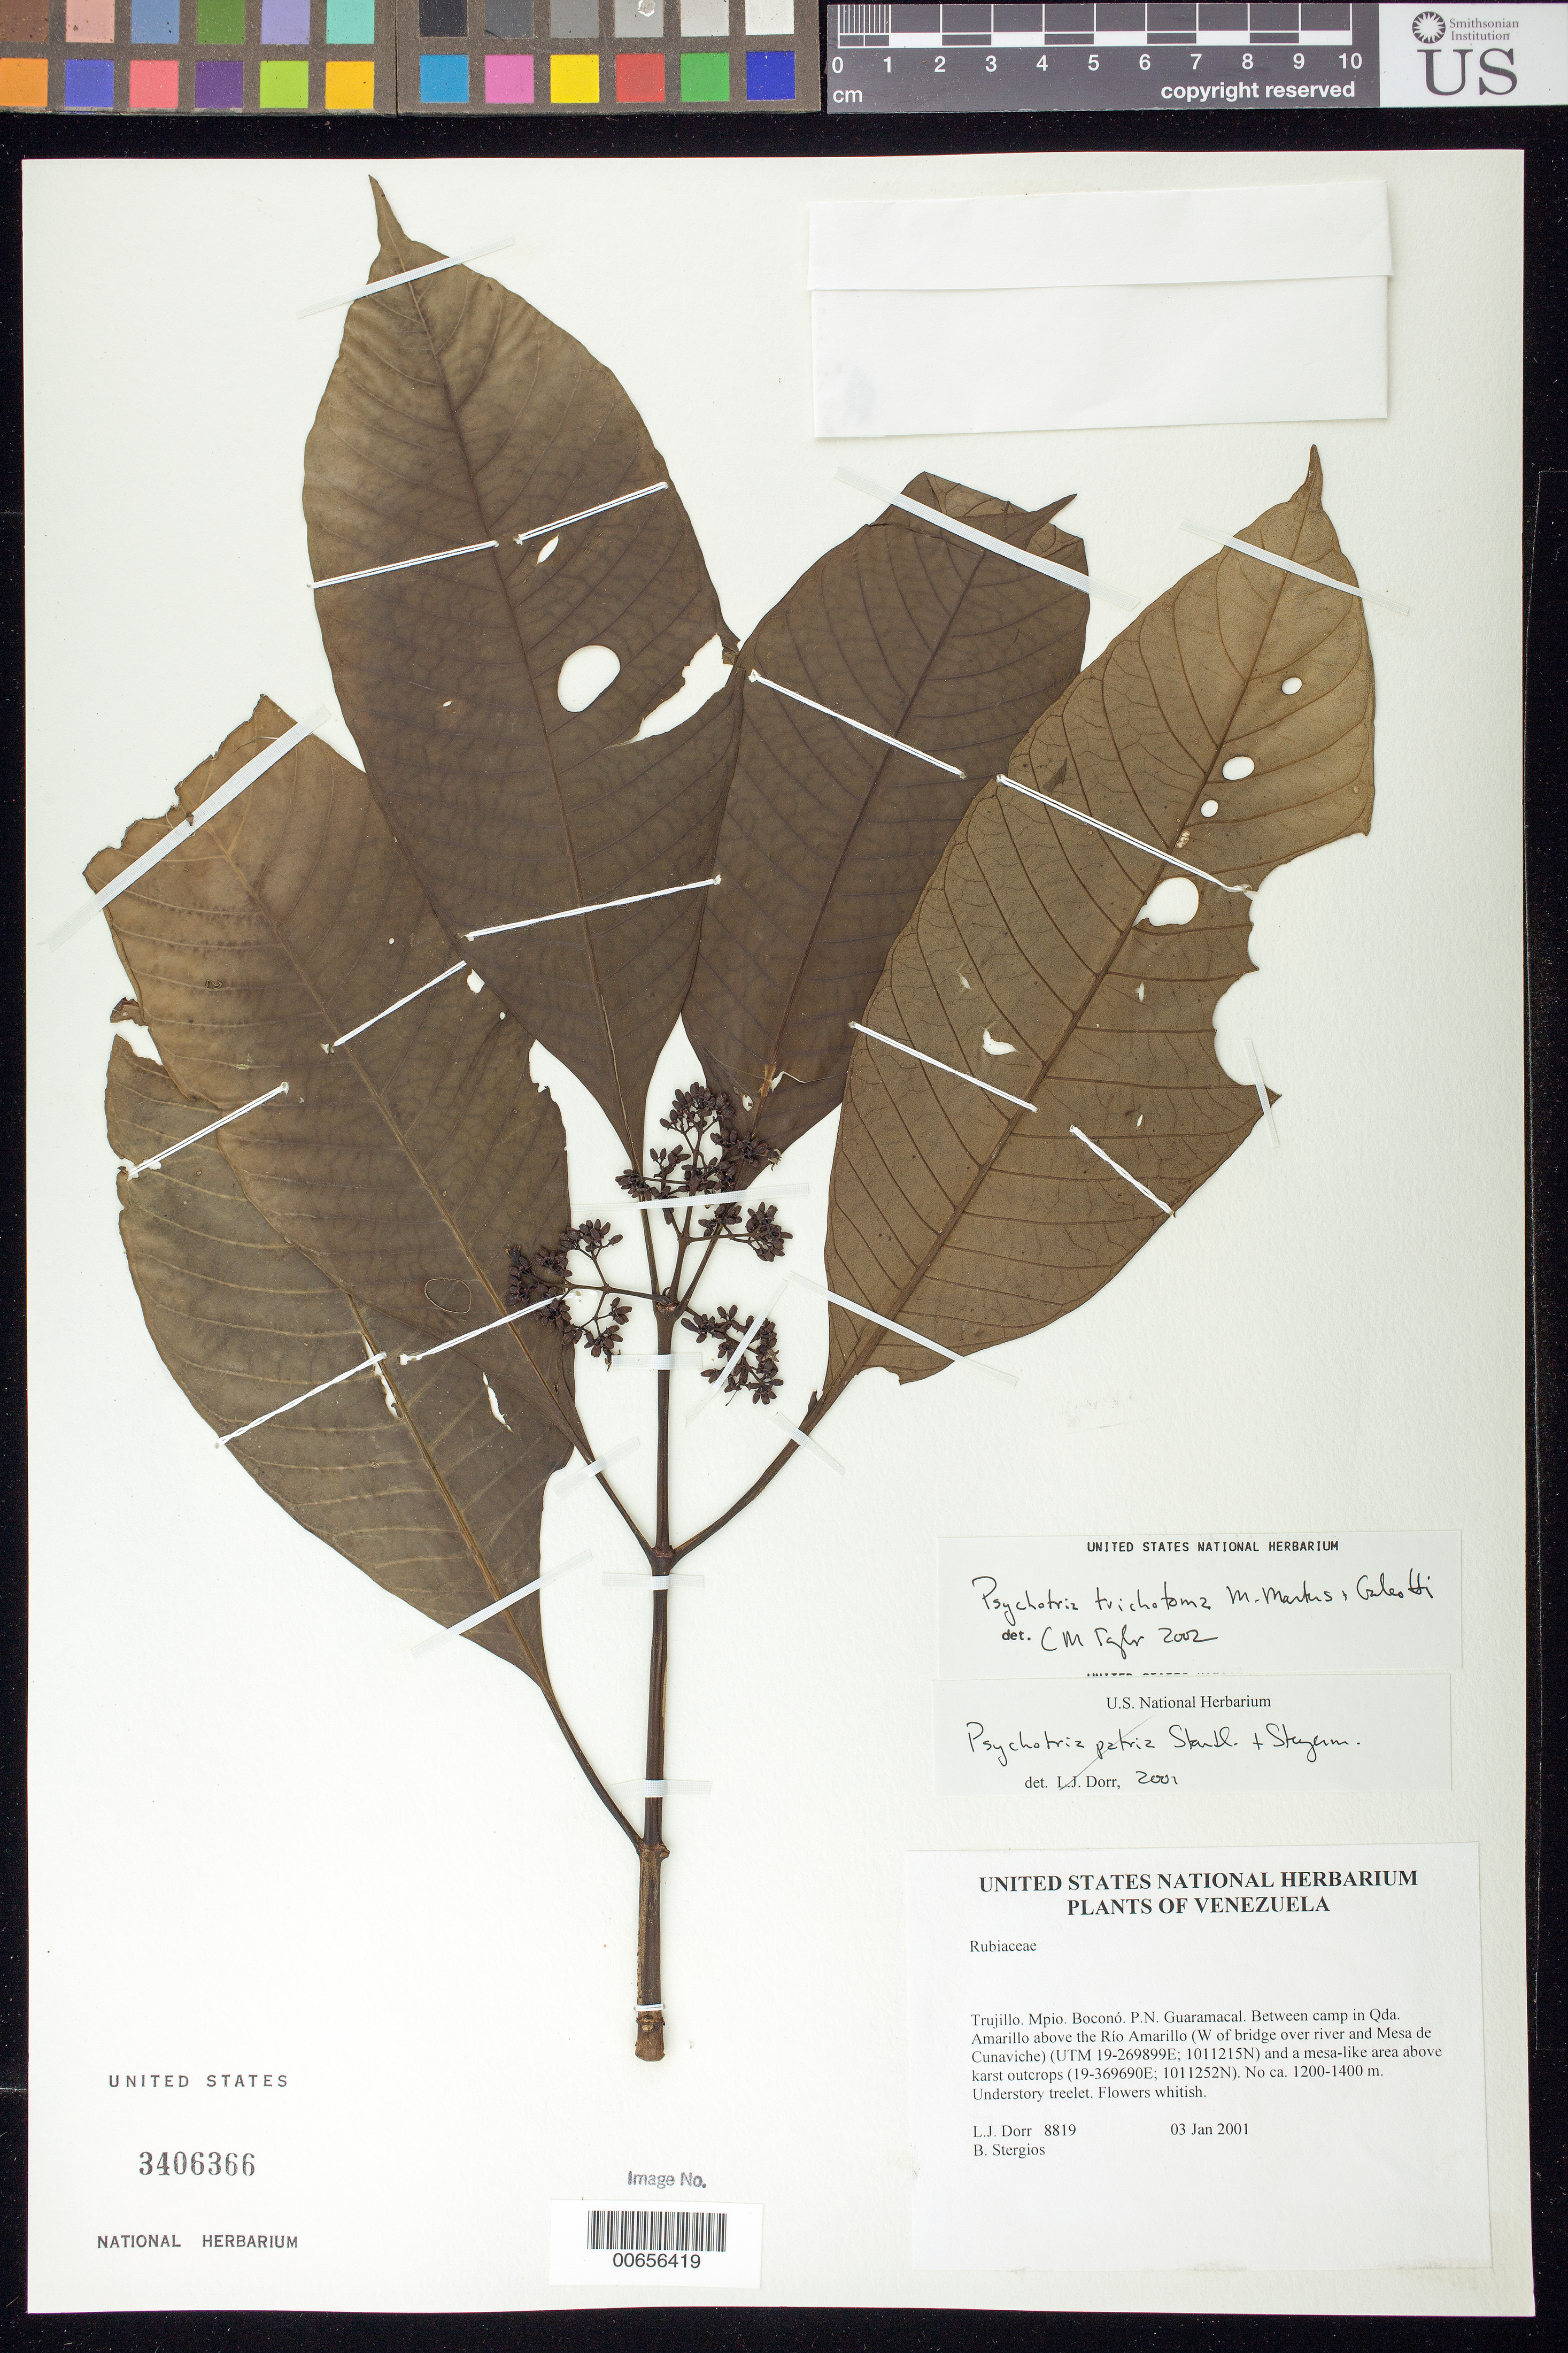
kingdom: Plantae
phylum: Tracheophyta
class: Magnoliopsida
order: Gentianales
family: Rubiaceae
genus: Psychotria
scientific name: Psychotria trichotoma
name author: M. Martens & Galeotti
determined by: Taylor, Charlotte M.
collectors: L. J. Dorr & B. G. Stergios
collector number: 8819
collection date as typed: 03 Jan 2001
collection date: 2001-01-03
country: Venezuela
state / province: Trujillo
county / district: Boconó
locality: Parque Nacional Guaramacal. Between camp in Qda Amarillo above Río Amarillo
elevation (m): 1200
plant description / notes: AAU, CTES, F, MO, PORT, US, VEN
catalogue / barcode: US 3406366